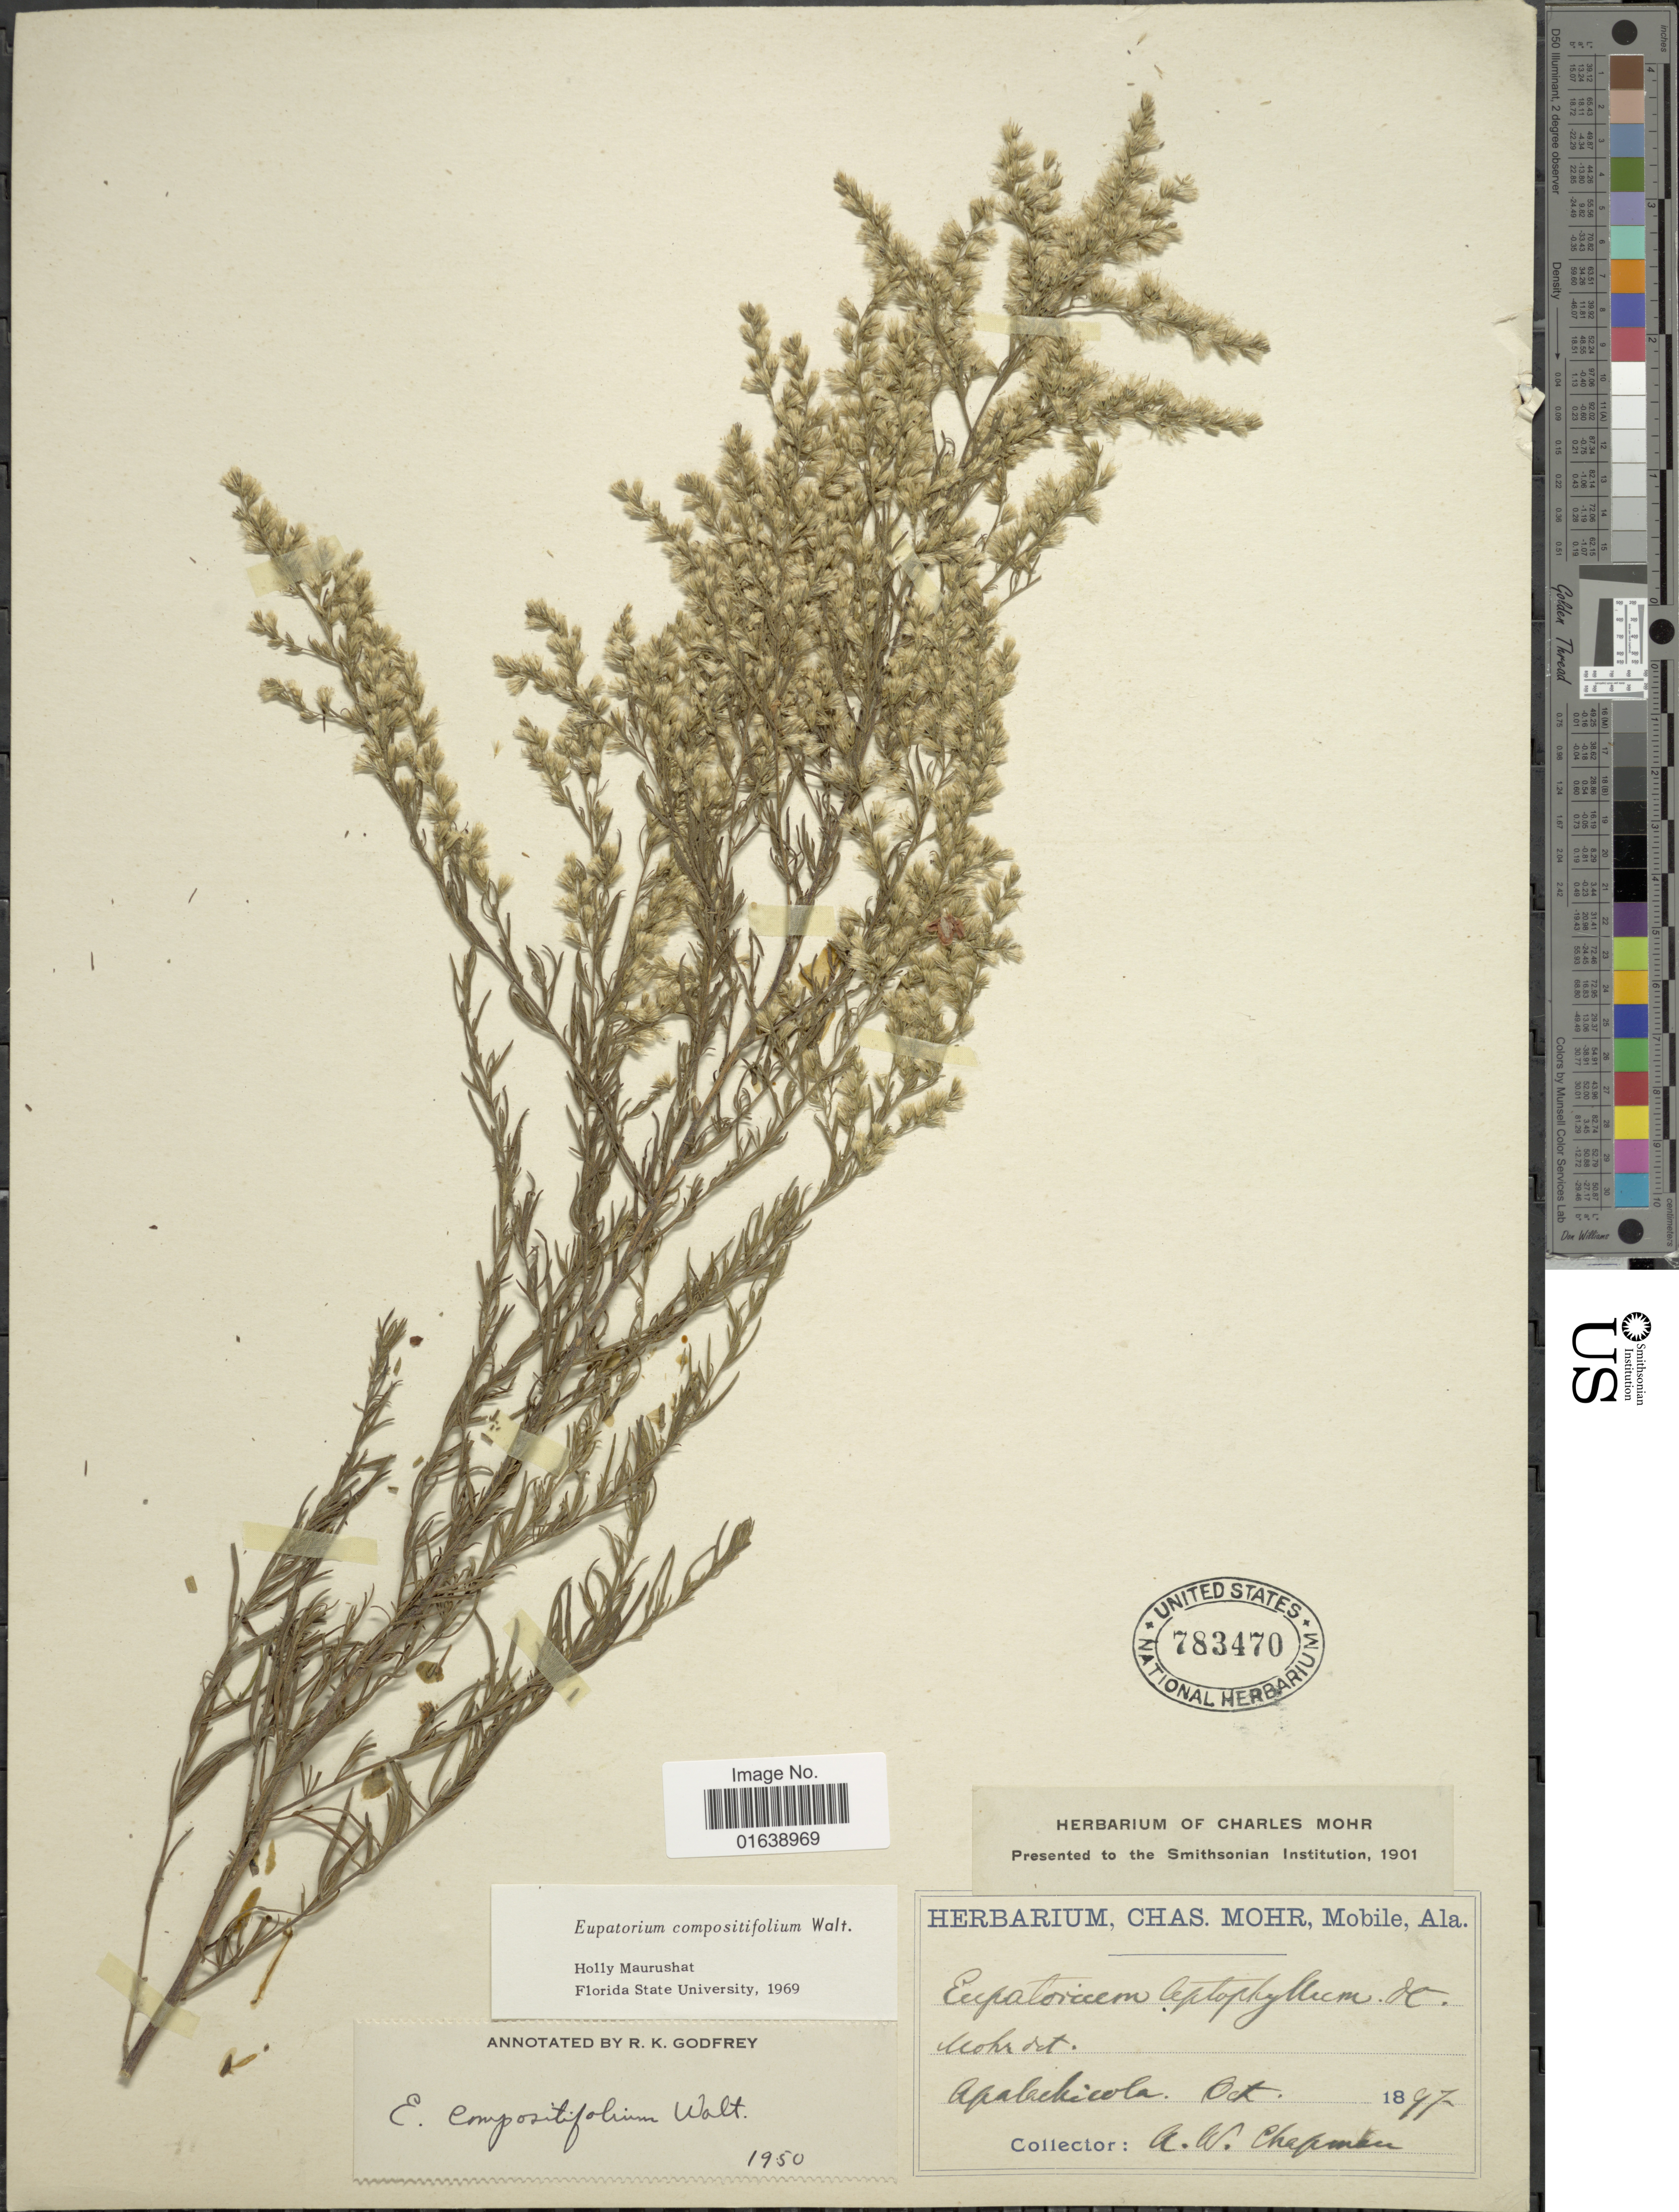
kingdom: Plantae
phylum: Tracheophyta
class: Magnoliopsida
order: Asterales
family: Asteraceae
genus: Eupatorium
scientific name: Eupatorium compositifolium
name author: Walter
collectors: A. W. Chapman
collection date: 1897-10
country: United States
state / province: Florida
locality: Apalachicola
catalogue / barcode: US 783470